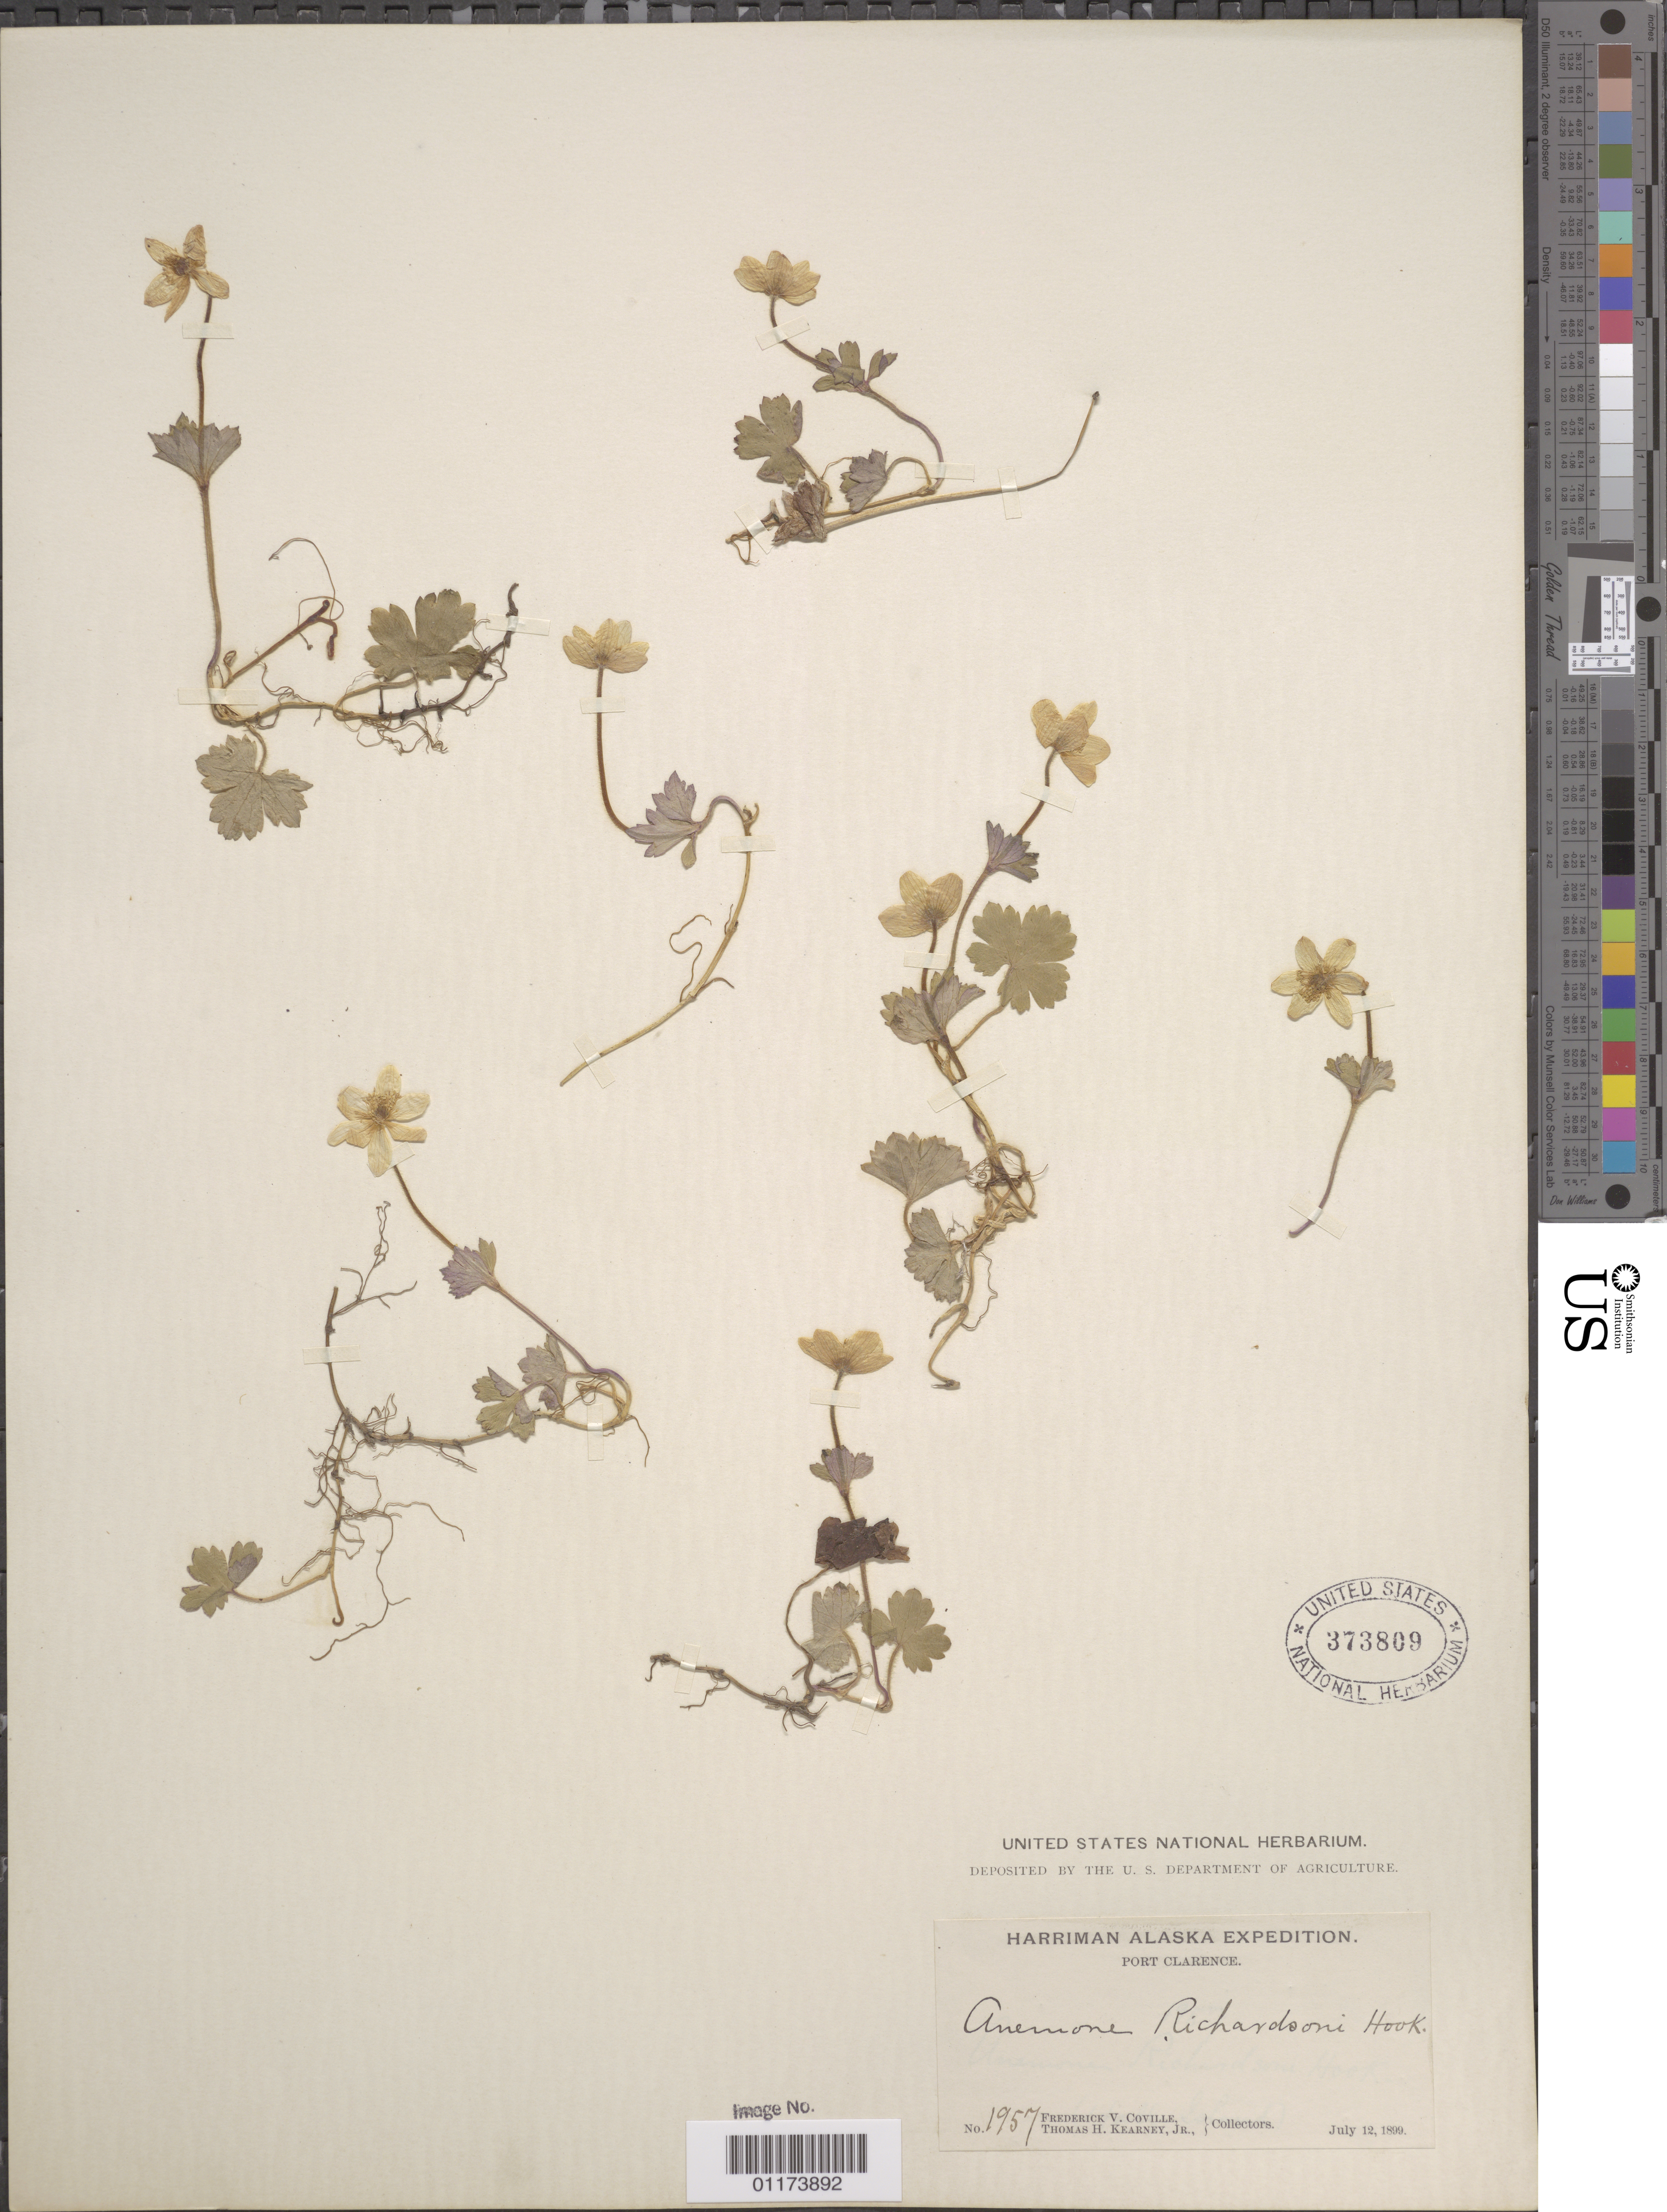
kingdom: Plantae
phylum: Tracheophyta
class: Magnoliopsida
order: Ranunculales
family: Ranunculaceae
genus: Anemone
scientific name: Anemone richardsonii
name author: Hook.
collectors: F. V. Coville & T. H. Kearney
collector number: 1957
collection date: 1899-07-12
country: United States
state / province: Alaska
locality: Port Clarence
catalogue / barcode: US 373809